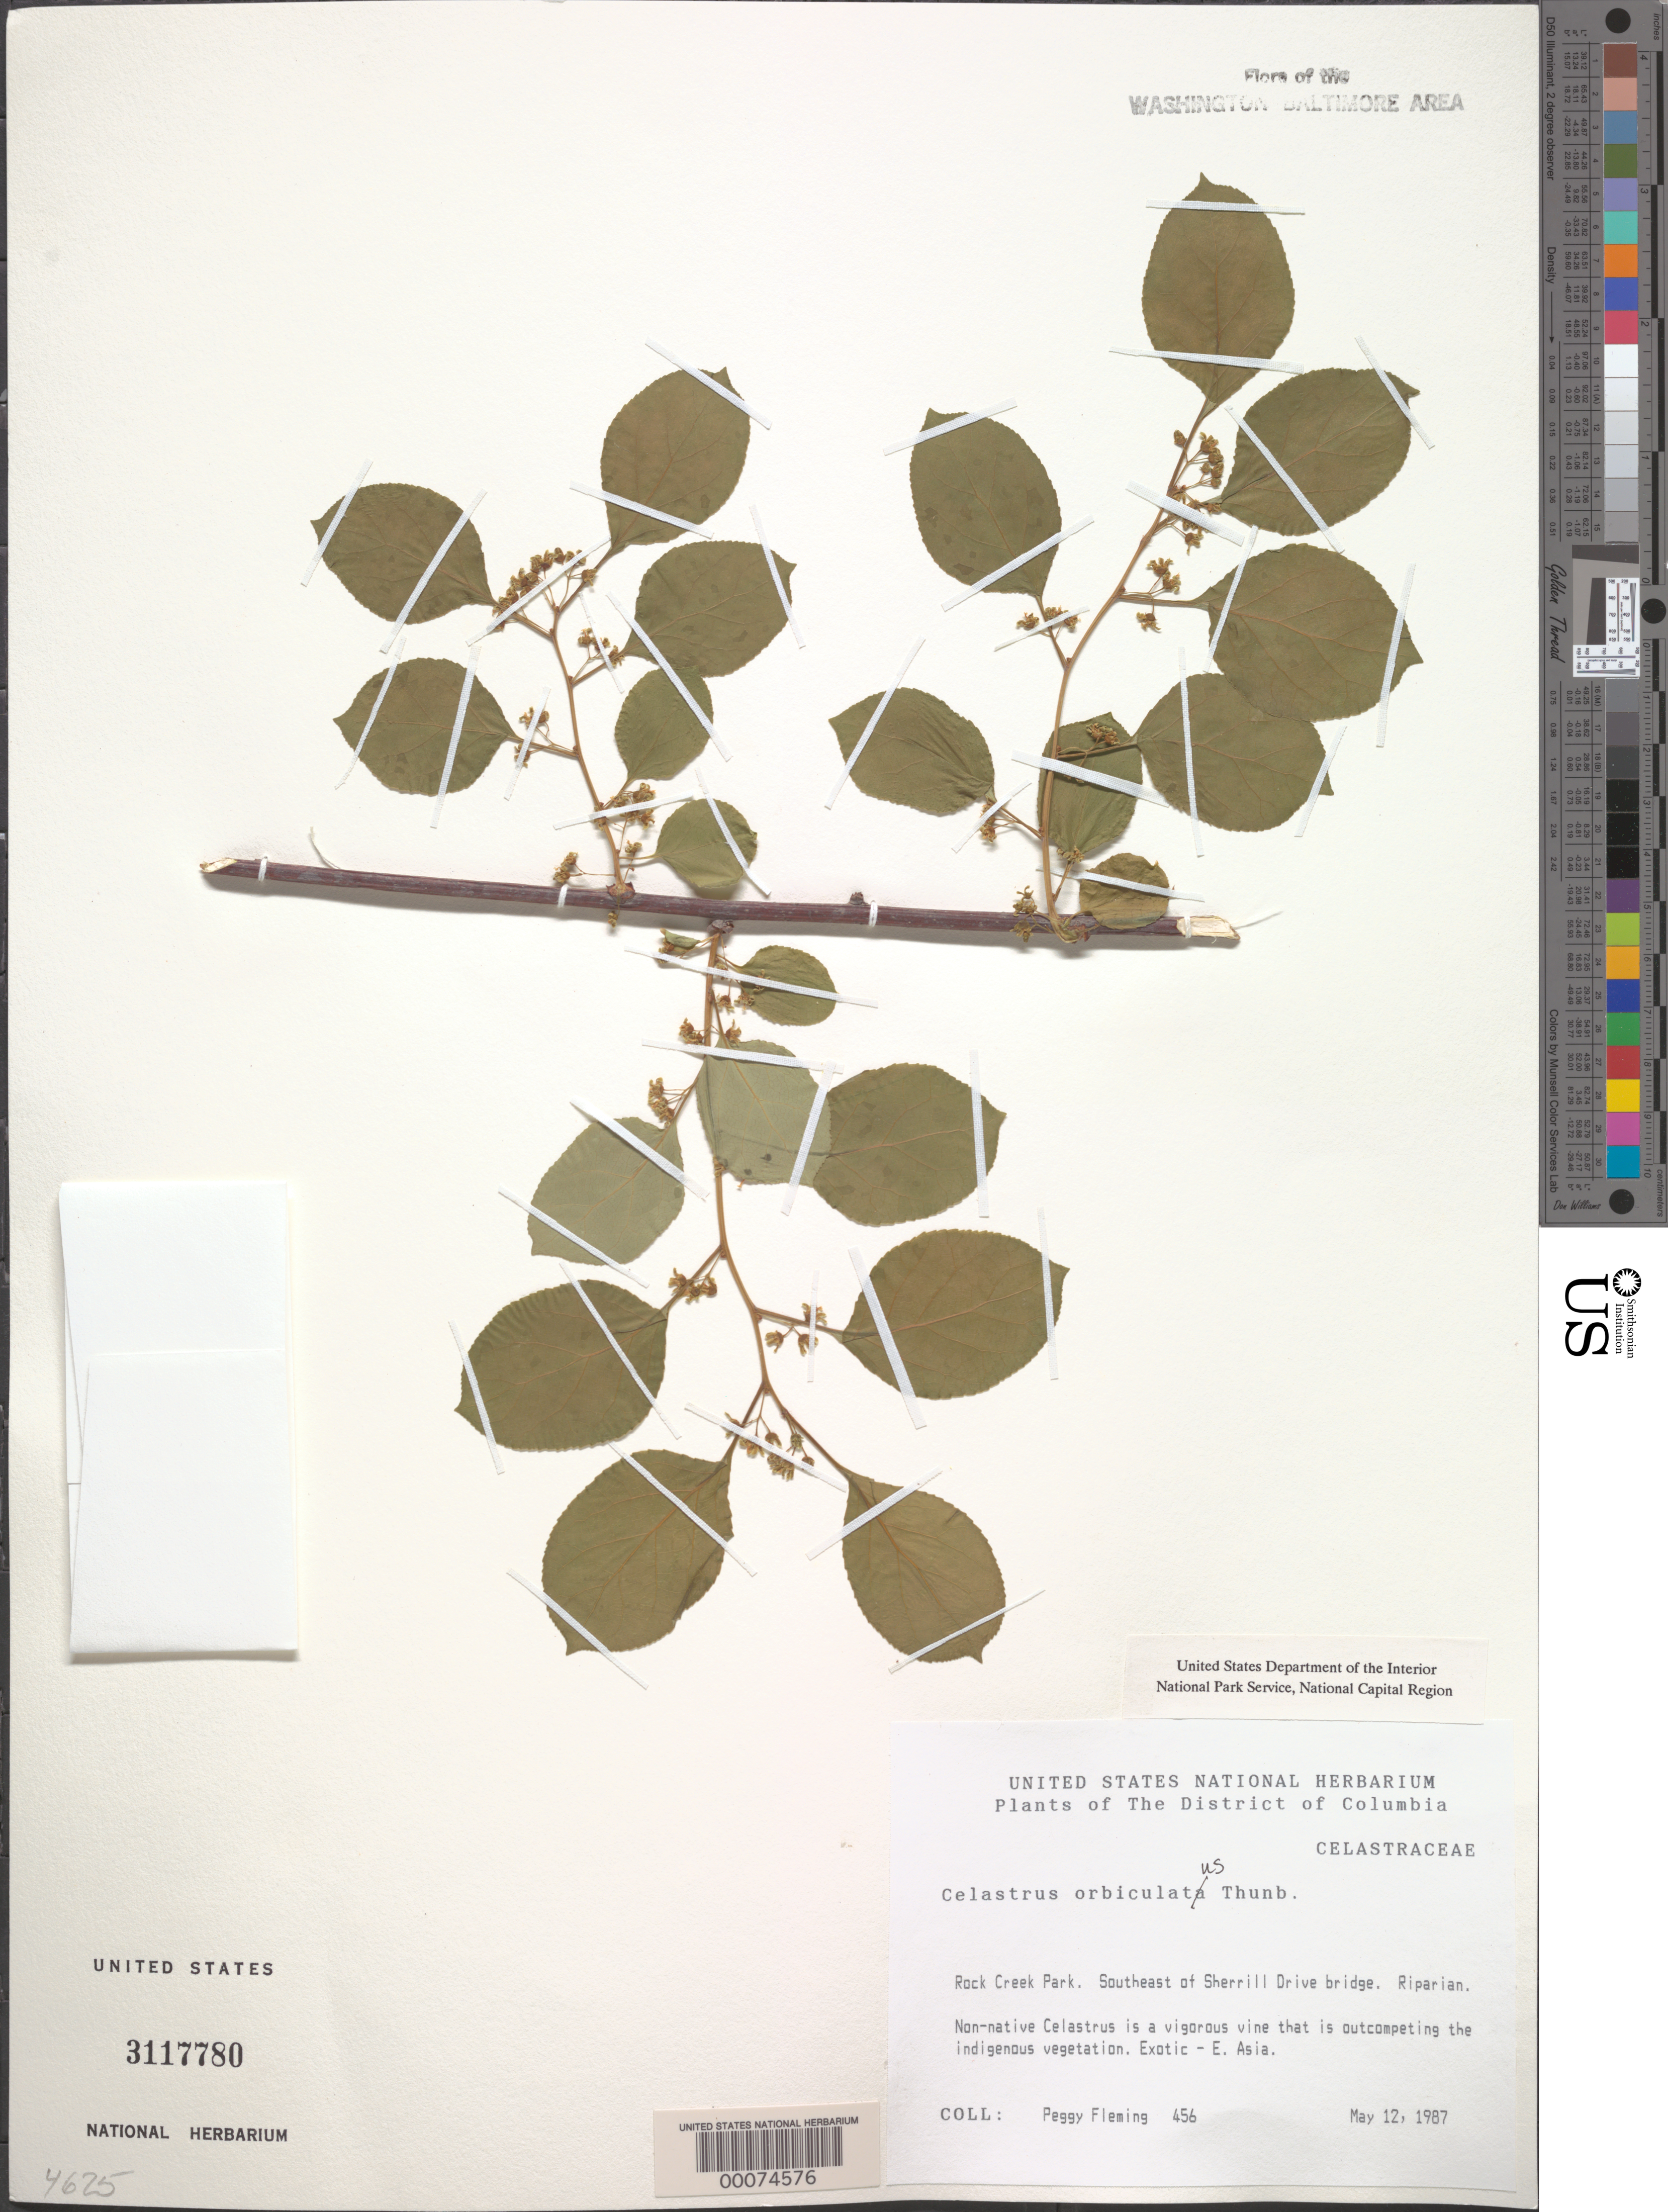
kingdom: Plantae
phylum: Tracheophyta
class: Magnoliopsida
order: Celastrales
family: Celastraceae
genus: Celastrus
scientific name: Celastrus orbiculatus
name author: Thunb.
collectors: P. Fleming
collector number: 456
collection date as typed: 12 May 1987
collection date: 1987-05-12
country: United States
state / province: District of Columbia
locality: Rock Creek Park. Southeast of Sherrill Drive Bridge. Rock Creek Park and Vicinity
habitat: Riparian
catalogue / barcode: US 3117780